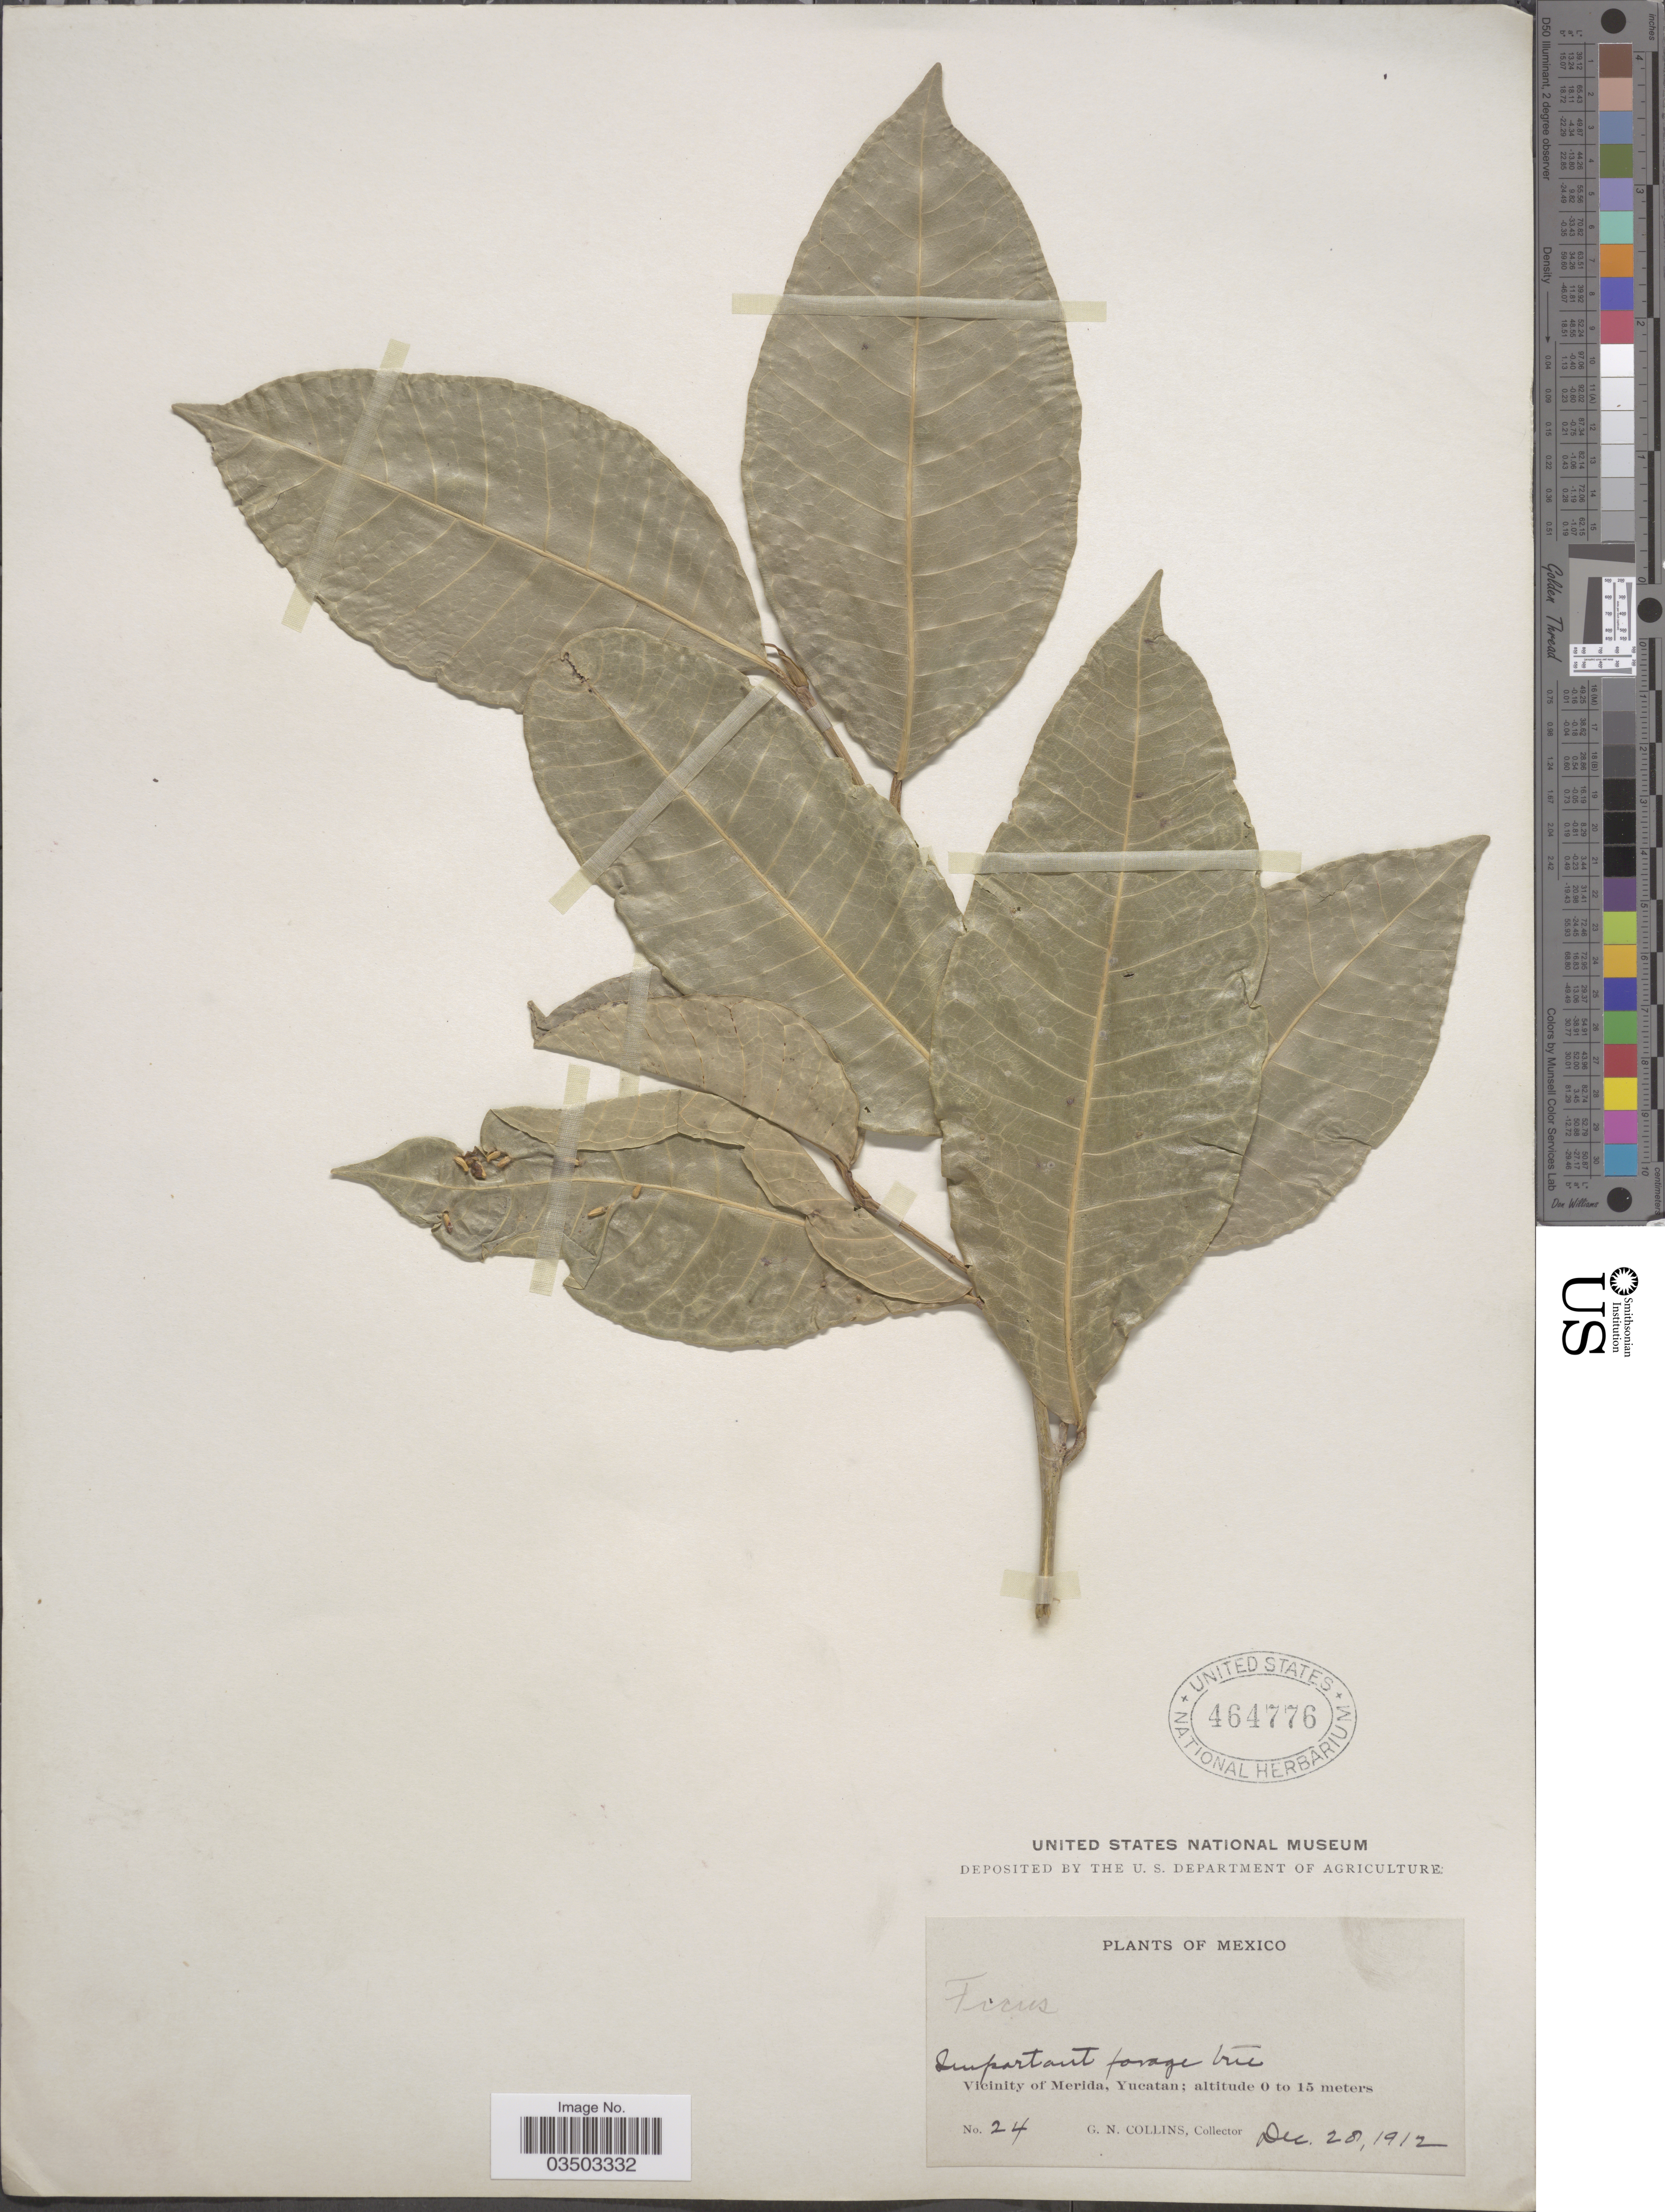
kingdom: Plantae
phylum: Tracheophyta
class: Magnoliopsida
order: Rosales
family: Moraceae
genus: Brosimum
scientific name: Brosimum alicastrum subsp. alicastrum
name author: Sw.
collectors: G. Collins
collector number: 24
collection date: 1912-12-28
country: Mexico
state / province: Yucatán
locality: Vicinity of Merida.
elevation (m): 0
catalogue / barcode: US 464776